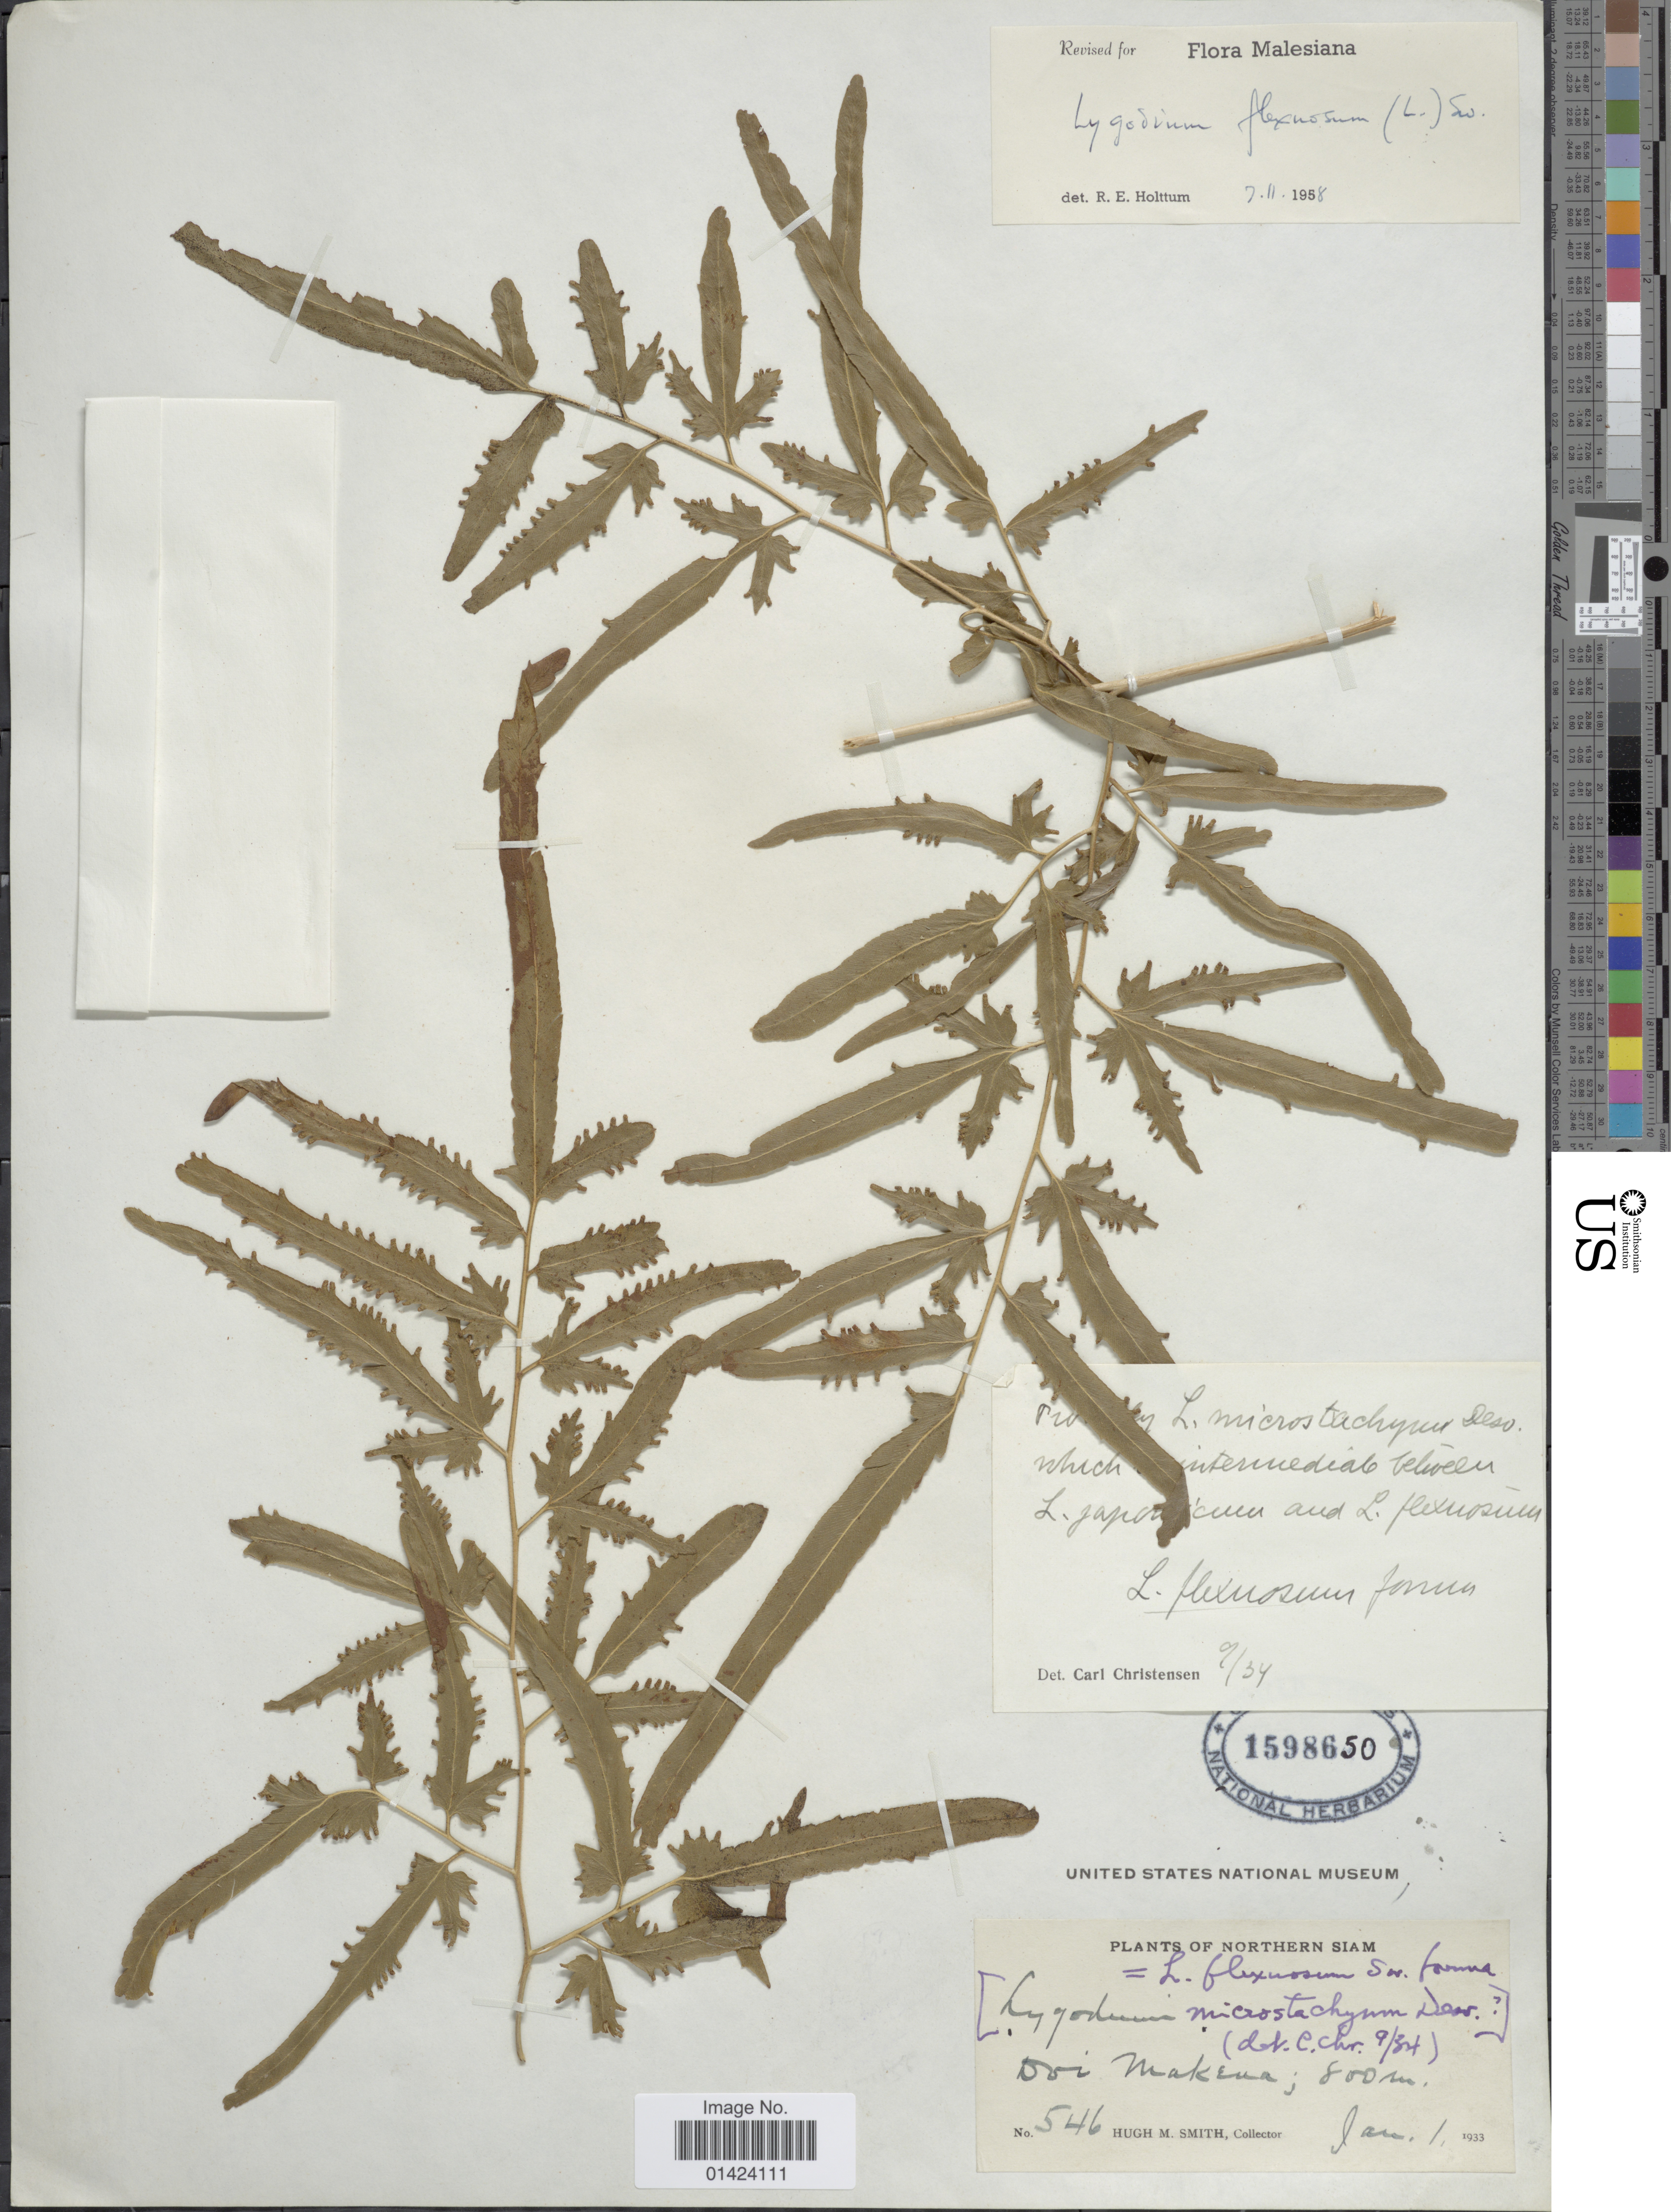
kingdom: Plantae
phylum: Tracheophyta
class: Polypodiopsida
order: Schizaeales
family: Lygodiaceae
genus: Lygodium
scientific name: Lygodium flexuosum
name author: Sw.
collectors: H. M. Smith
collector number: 546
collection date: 1933-01-01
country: Thailand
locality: Northern Siam, Doi Makena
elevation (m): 800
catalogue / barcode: US 1598650